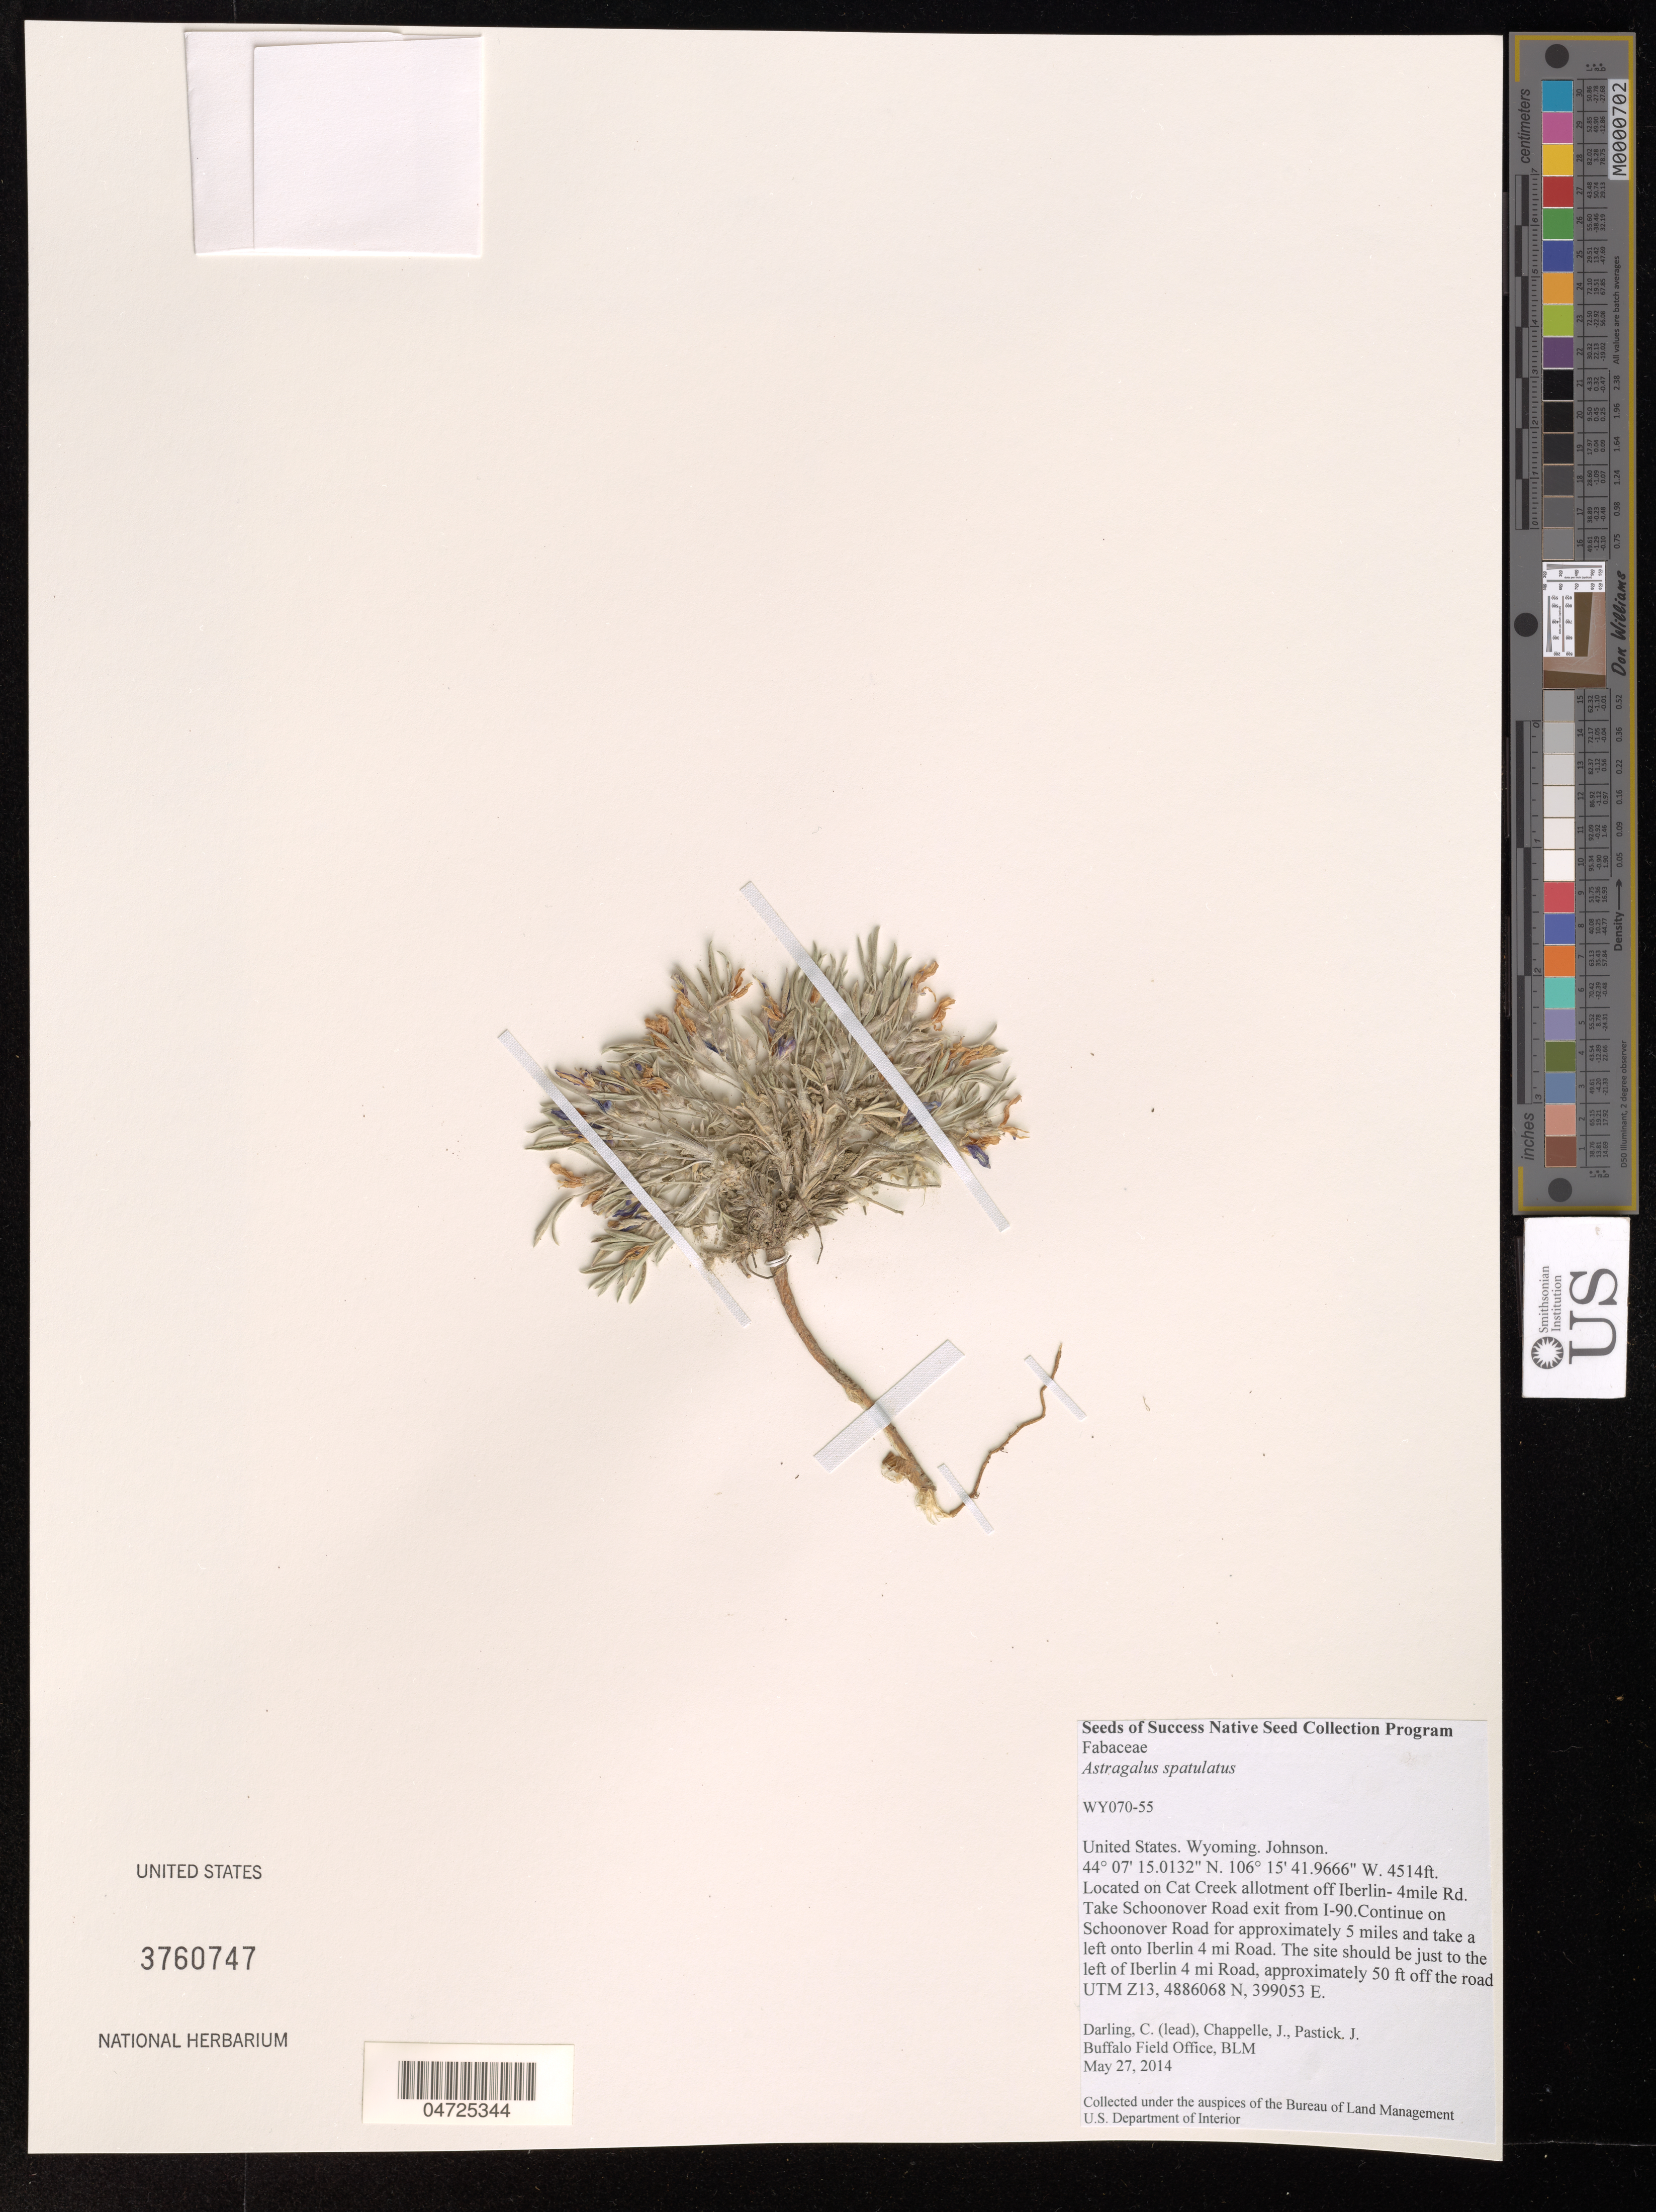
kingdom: Plantae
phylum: Tracheophyta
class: Magnoliopsida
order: Fabales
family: Fabaceae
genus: Astragalus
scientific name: Astragalus spatulatus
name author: E. Sheld.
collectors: C. Darling, J. Chappelle & J. Pastick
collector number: WY070-55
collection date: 2014-05-27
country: United States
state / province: Wyoming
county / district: Johnson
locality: Johnson. On Cat Creek allotment off Iberlin - 4 mile Rd. Take Schoonover Road exit from I-90. Continue on Schoonover Road for approximately 5 miles and take a left onto Iberlin 4 mi Road. The site should be just to the left of Iberlin 4 mi Road, approximately 50 ft off the road UTM Z13.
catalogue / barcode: US 3760747